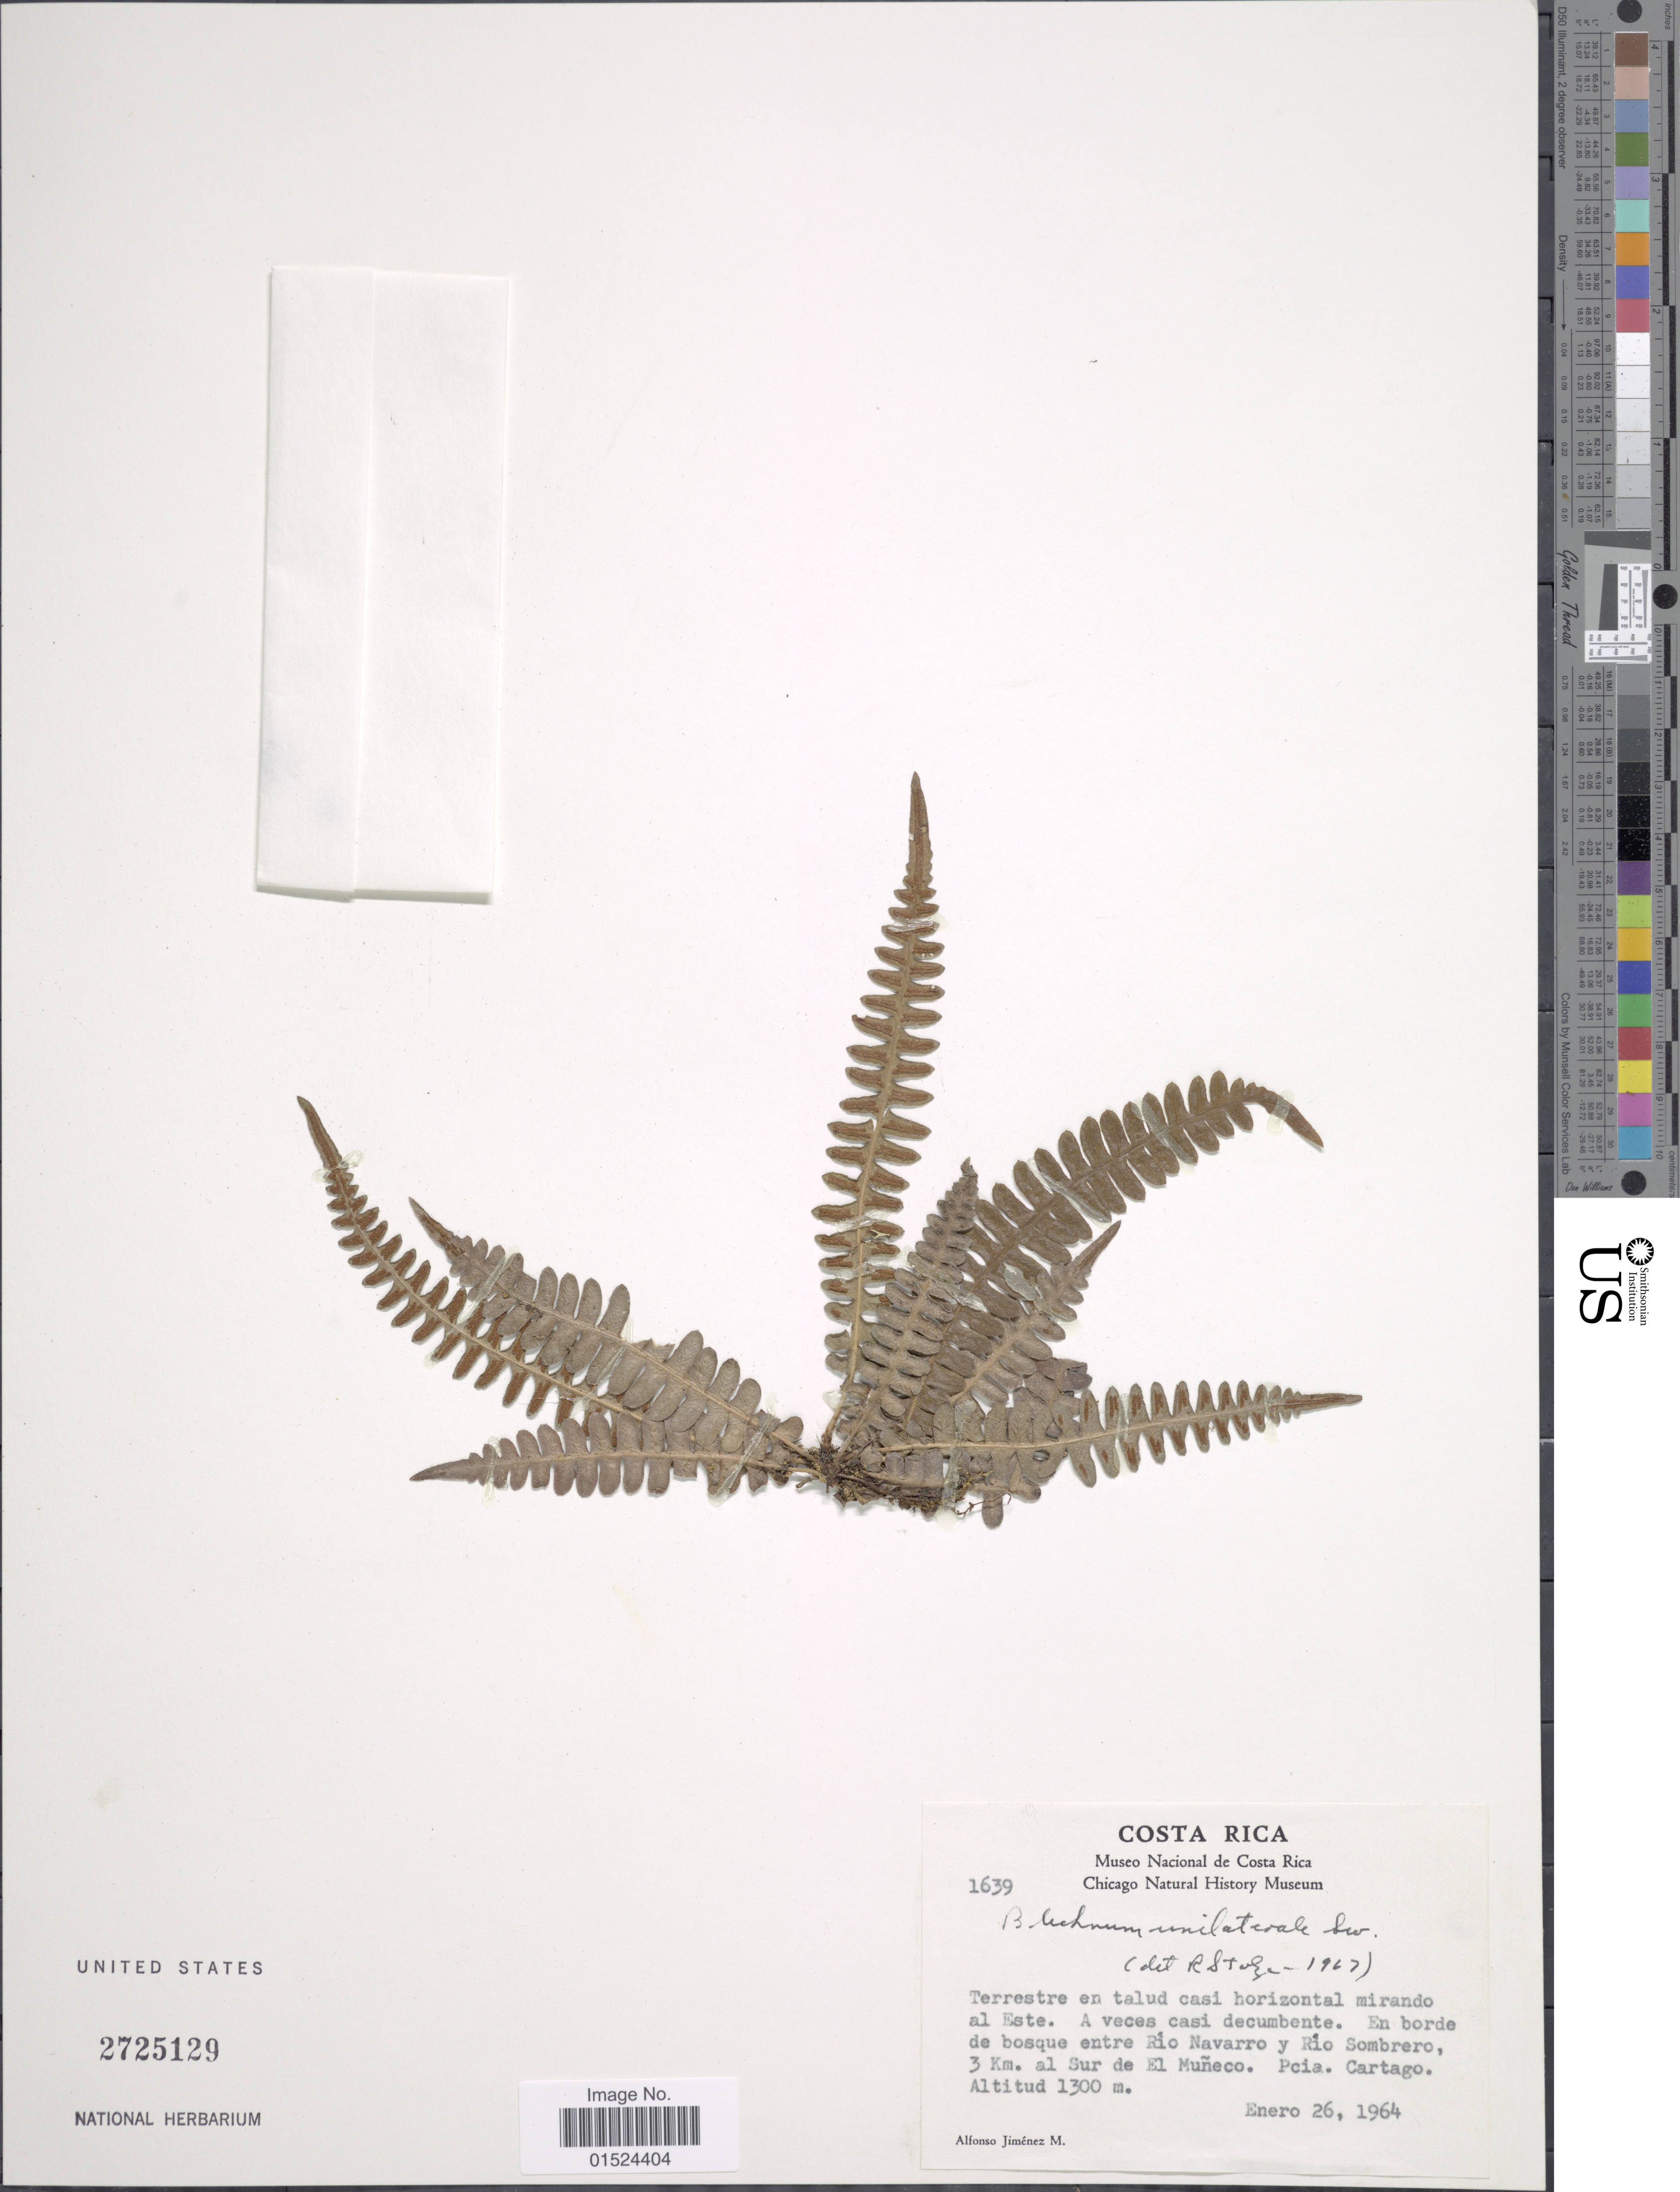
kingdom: Plantae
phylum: Tracheophyta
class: Polypodiopsida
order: Polypodiales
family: Blechnaceae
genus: Blechnum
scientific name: Blechnum polypodioides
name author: Raddi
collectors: A. Jimenez M.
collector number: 1639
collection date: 1964-01-26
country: Costa Rica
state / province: Cartago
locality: Terrestre en talud casi horizontal mirando al Este. A veces casi decumbente. En borde de bosque entre Río Navarro y Río Sombrero, 3 Km. al Sur de El Muñeco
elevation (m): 1300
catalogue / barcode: US 2725129